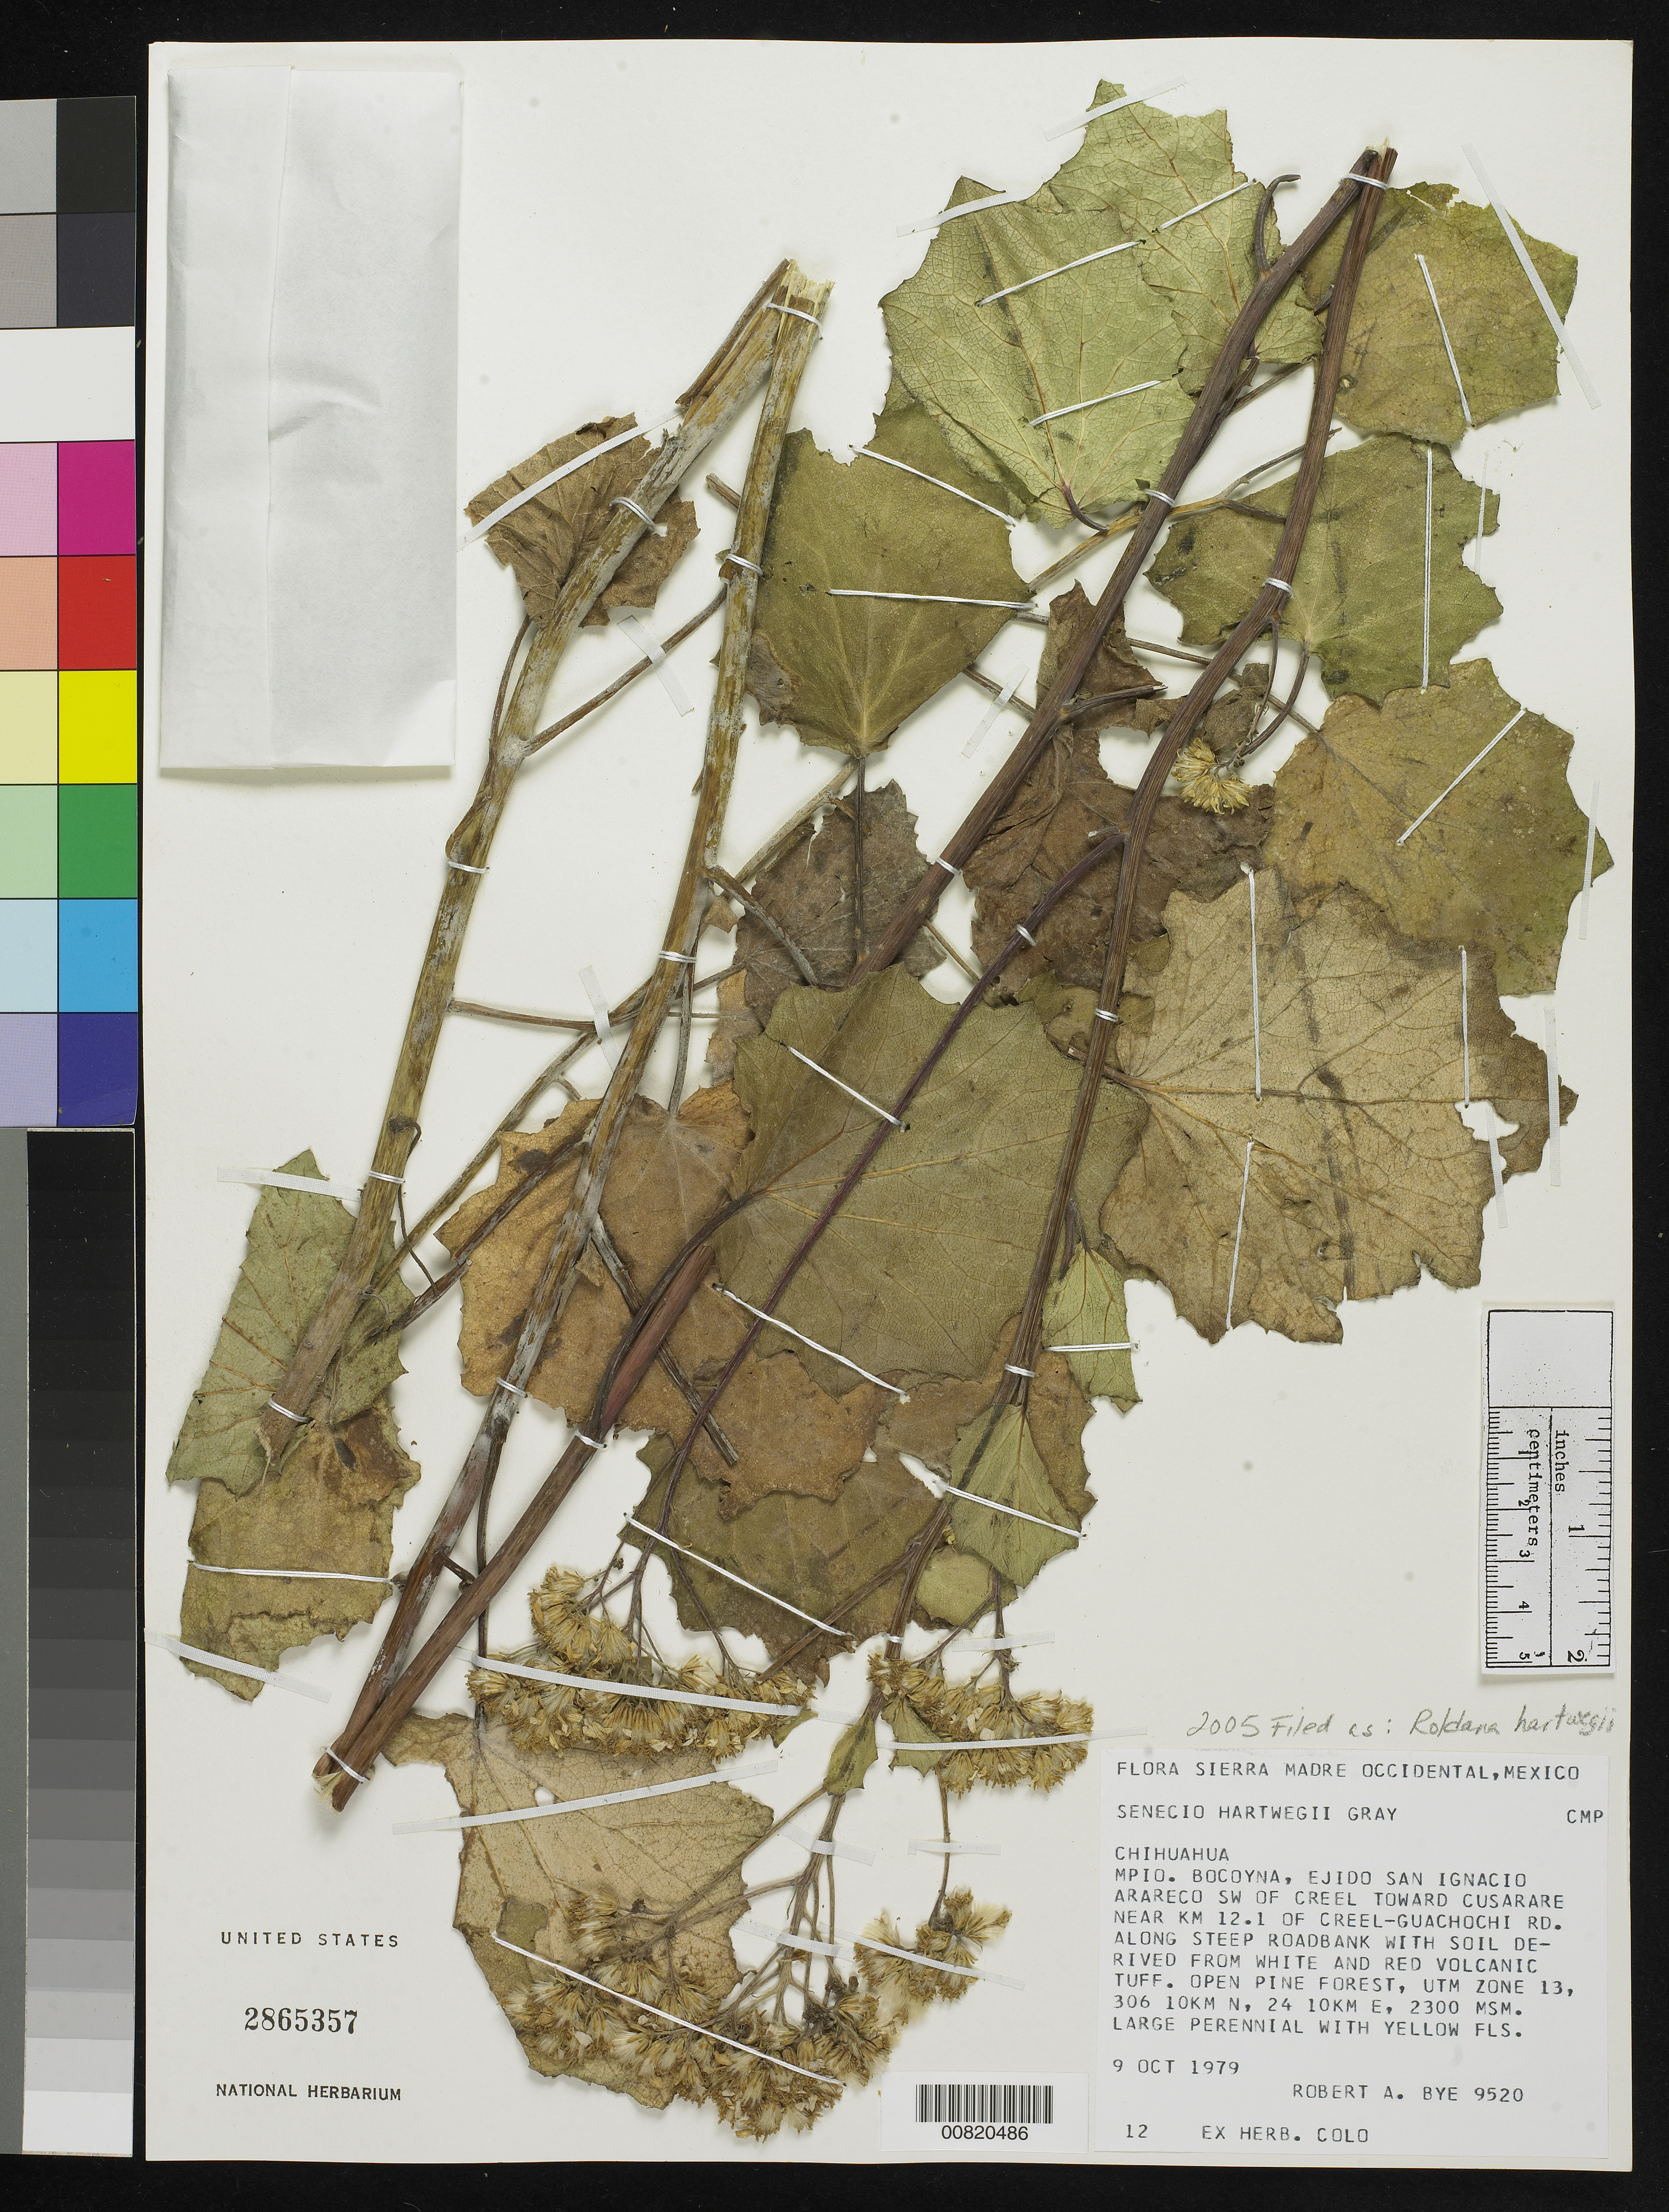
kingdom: Plantae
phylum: Tracheophyta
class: Magnoliopsida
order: Asterales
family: Asteraceae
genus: Roldana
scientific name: Roldana hartwegii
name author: (Benth.) H. Rob. & Brettell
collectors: R. A. Bye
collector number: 9520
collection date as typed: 09 Oct 1979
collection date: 1979-10-09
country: Mexico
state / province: Chihuahua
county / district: Bocoyna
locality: Ejido San Ignacio Arareco SW of Creel toward Cusarare near km. 12.1 of Creel-Guachochi Rd. along steep roadbank.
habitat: Soil derived from white and red volcanic tuff. Open Pine forest.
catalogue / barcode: US 2865357